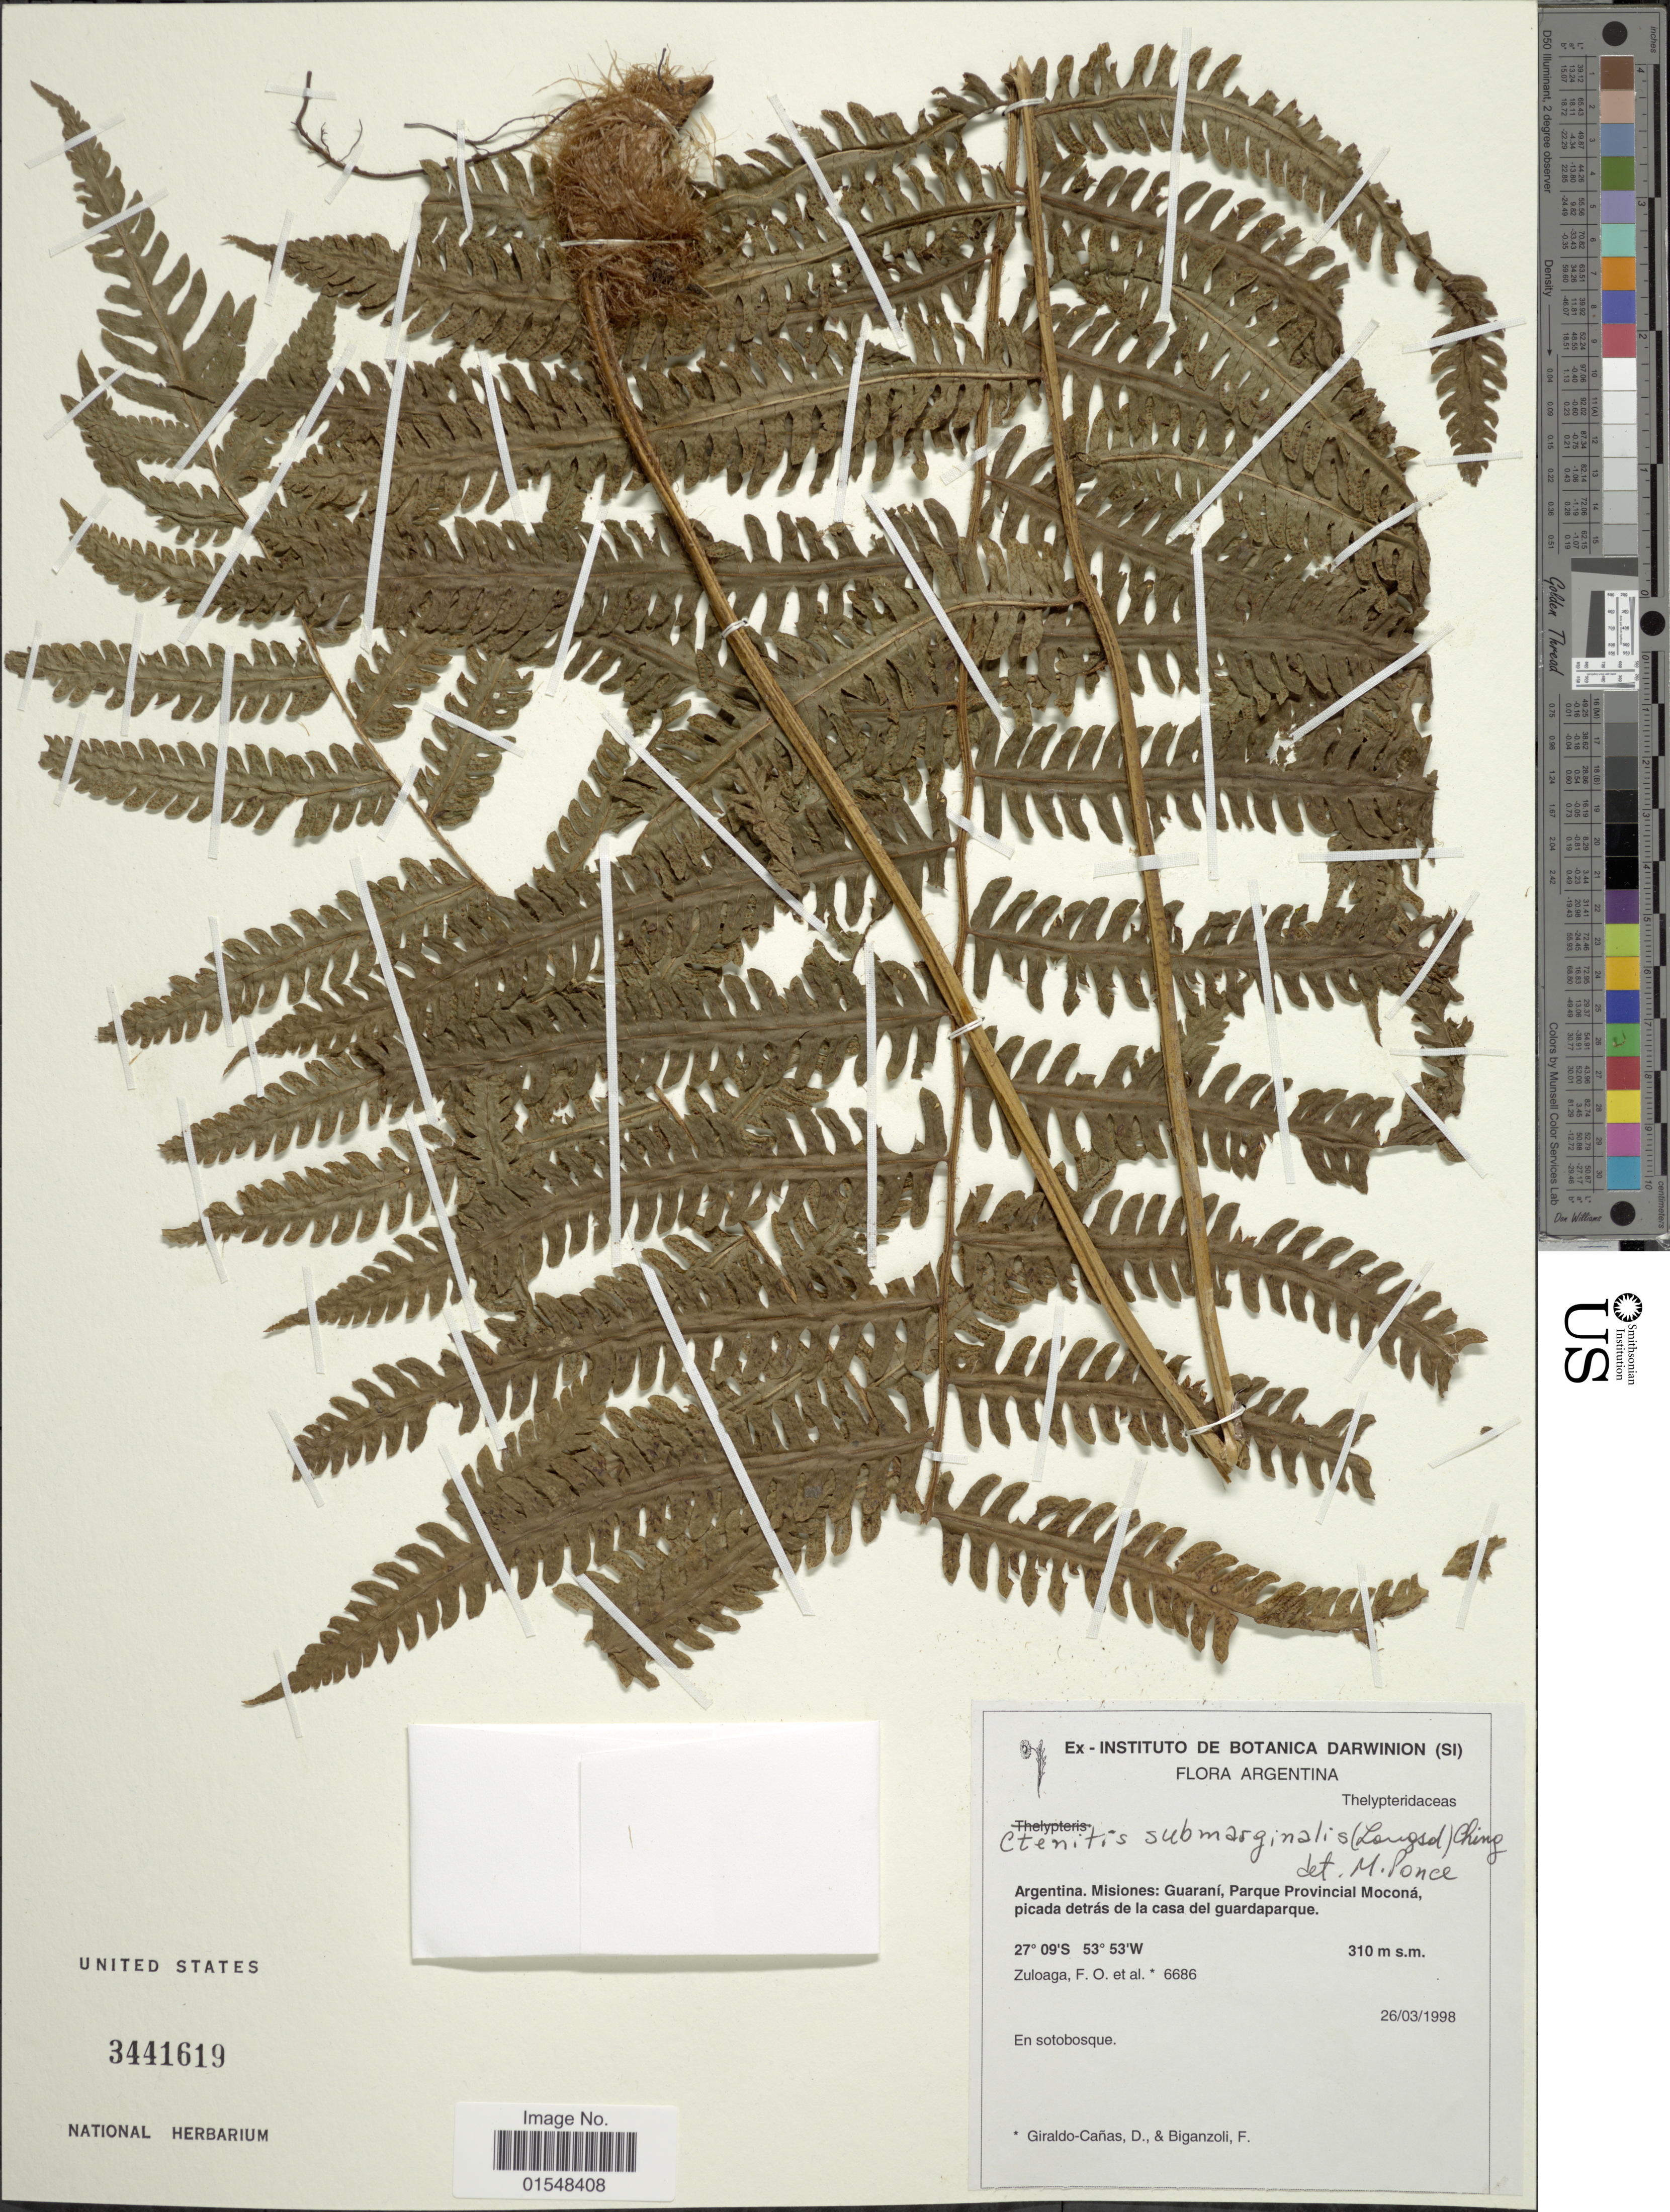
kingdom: Plantae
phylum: Tracheophyta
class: Polypodiopsida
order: Polypodiales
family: Dryopteridaceae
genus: Ctenitis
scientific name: Ctenitis submarginalis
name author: (Langsd. & Fisch.) Ching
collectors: F. O. Zuloaga, -- Giraldo-Cañas & F. Biganzoli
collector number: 6686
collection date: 1998-03-26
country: Argentina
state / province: Misiones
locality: Guaraní, Parque Povincial Moconá, picada detrás de la casa del guardaparque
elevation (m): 310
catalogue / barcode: US 3441619